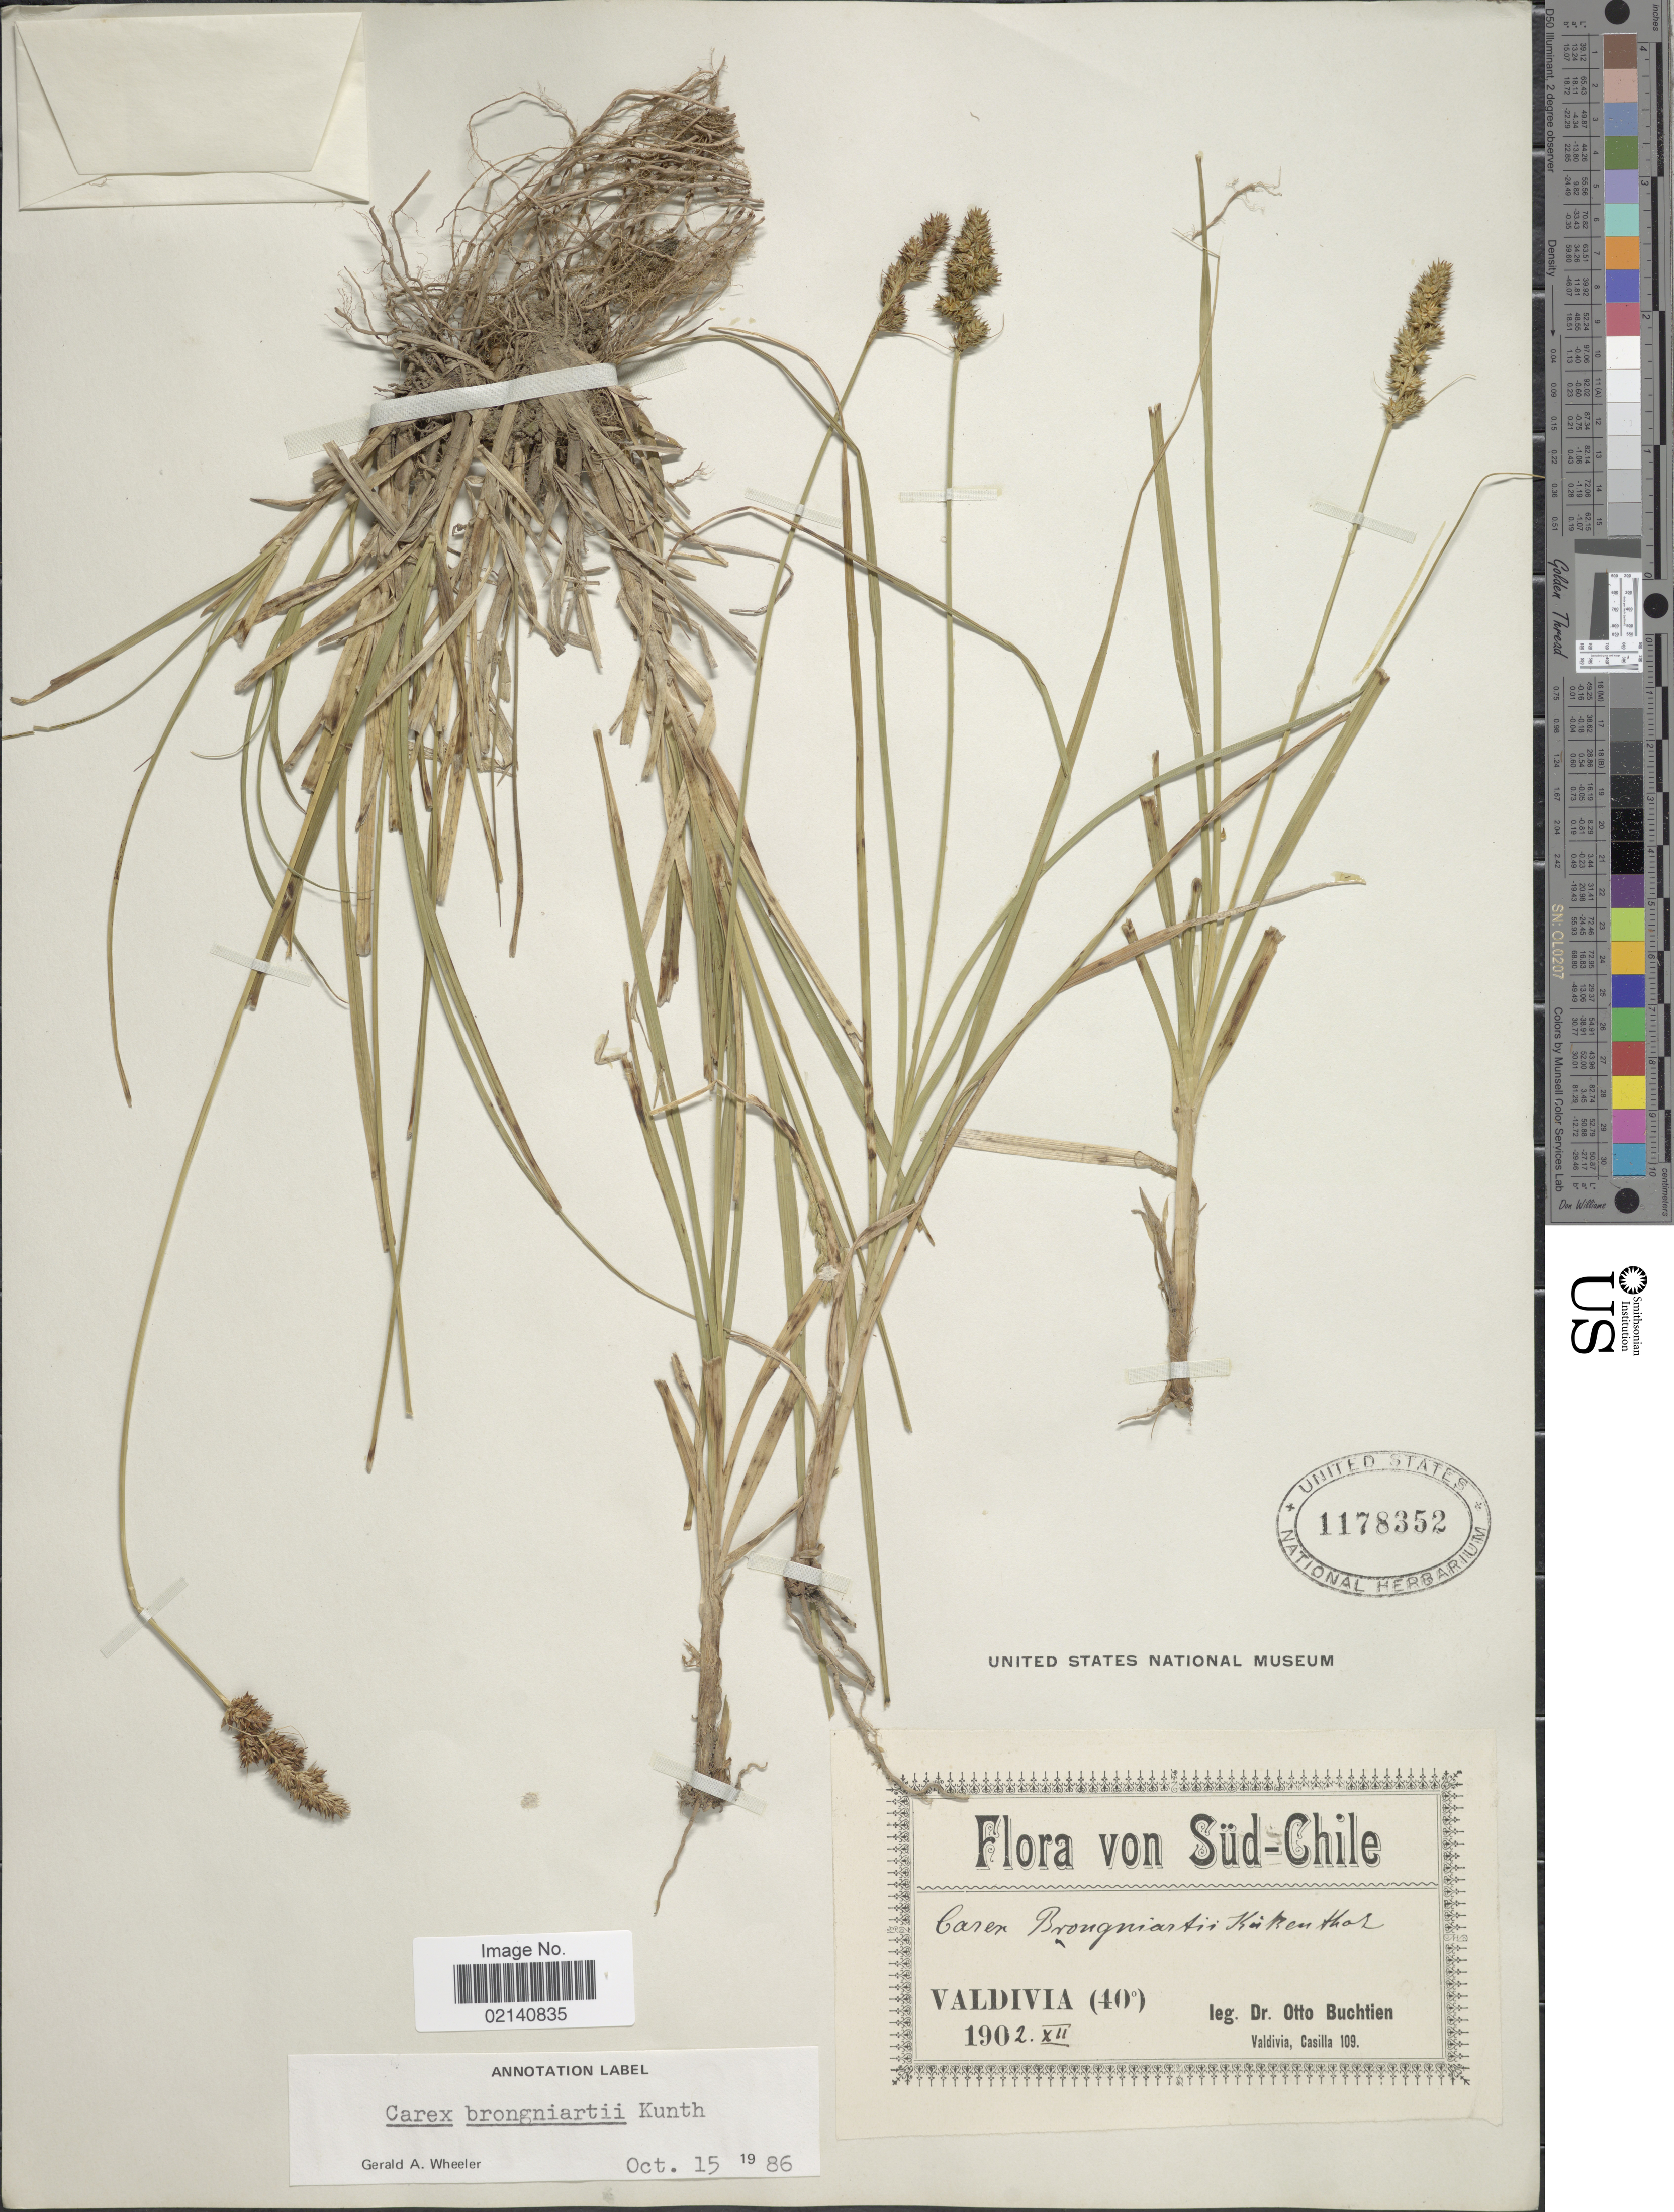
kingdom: Plantae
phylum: Tracheophyta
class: Liliopsida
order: Poales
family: Cyperaceae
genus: Carex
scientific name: Carex brongniartii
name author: Kunth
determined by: Wheeler, G. A.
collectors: O. Buchtien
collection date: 1902-12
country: Chile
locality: Sud-Chile, Valdivia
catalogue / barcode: US 1178352